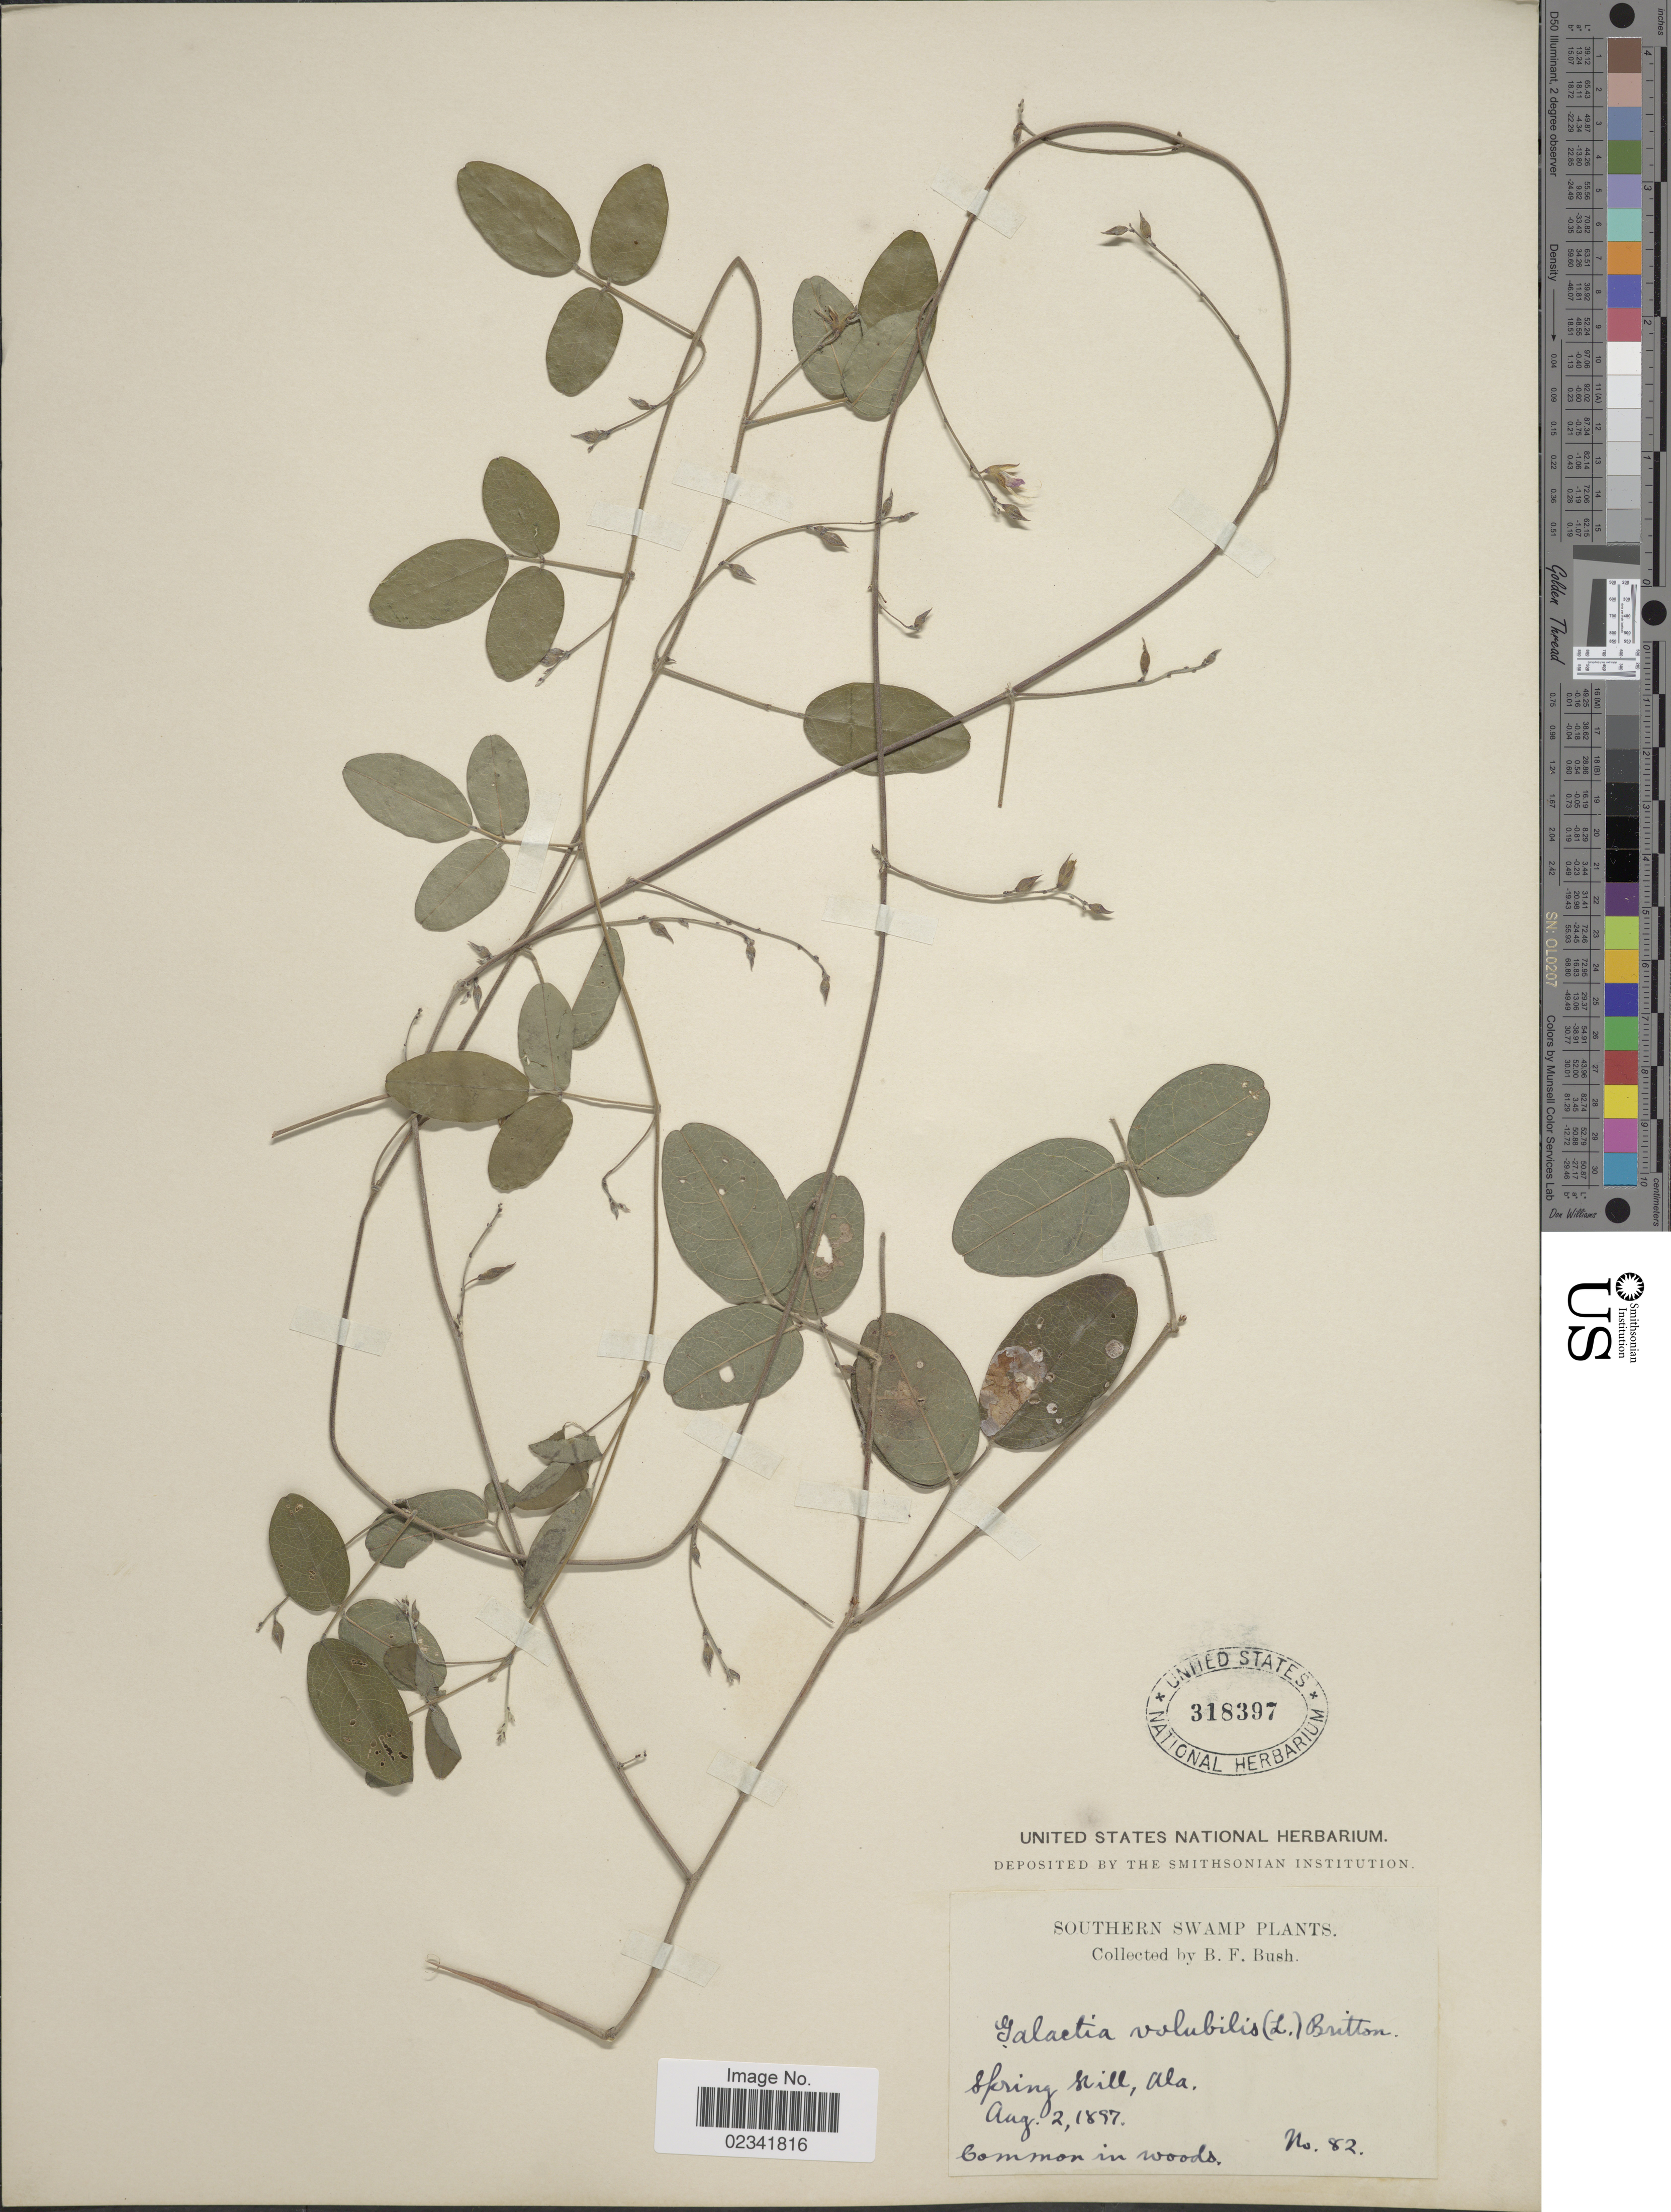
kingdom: Plantae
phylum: Tracheophyta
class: Magnoliopsida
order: Fabales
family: Fabaceae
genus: Galactia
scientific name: Galactia volubilis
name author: (L.) Britton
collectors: B. F. Bush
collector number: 82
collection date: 1897-08-02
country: United States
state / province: Alabama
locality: Southern Swamp, Spring Hill, Ala.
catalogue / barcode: US 318397